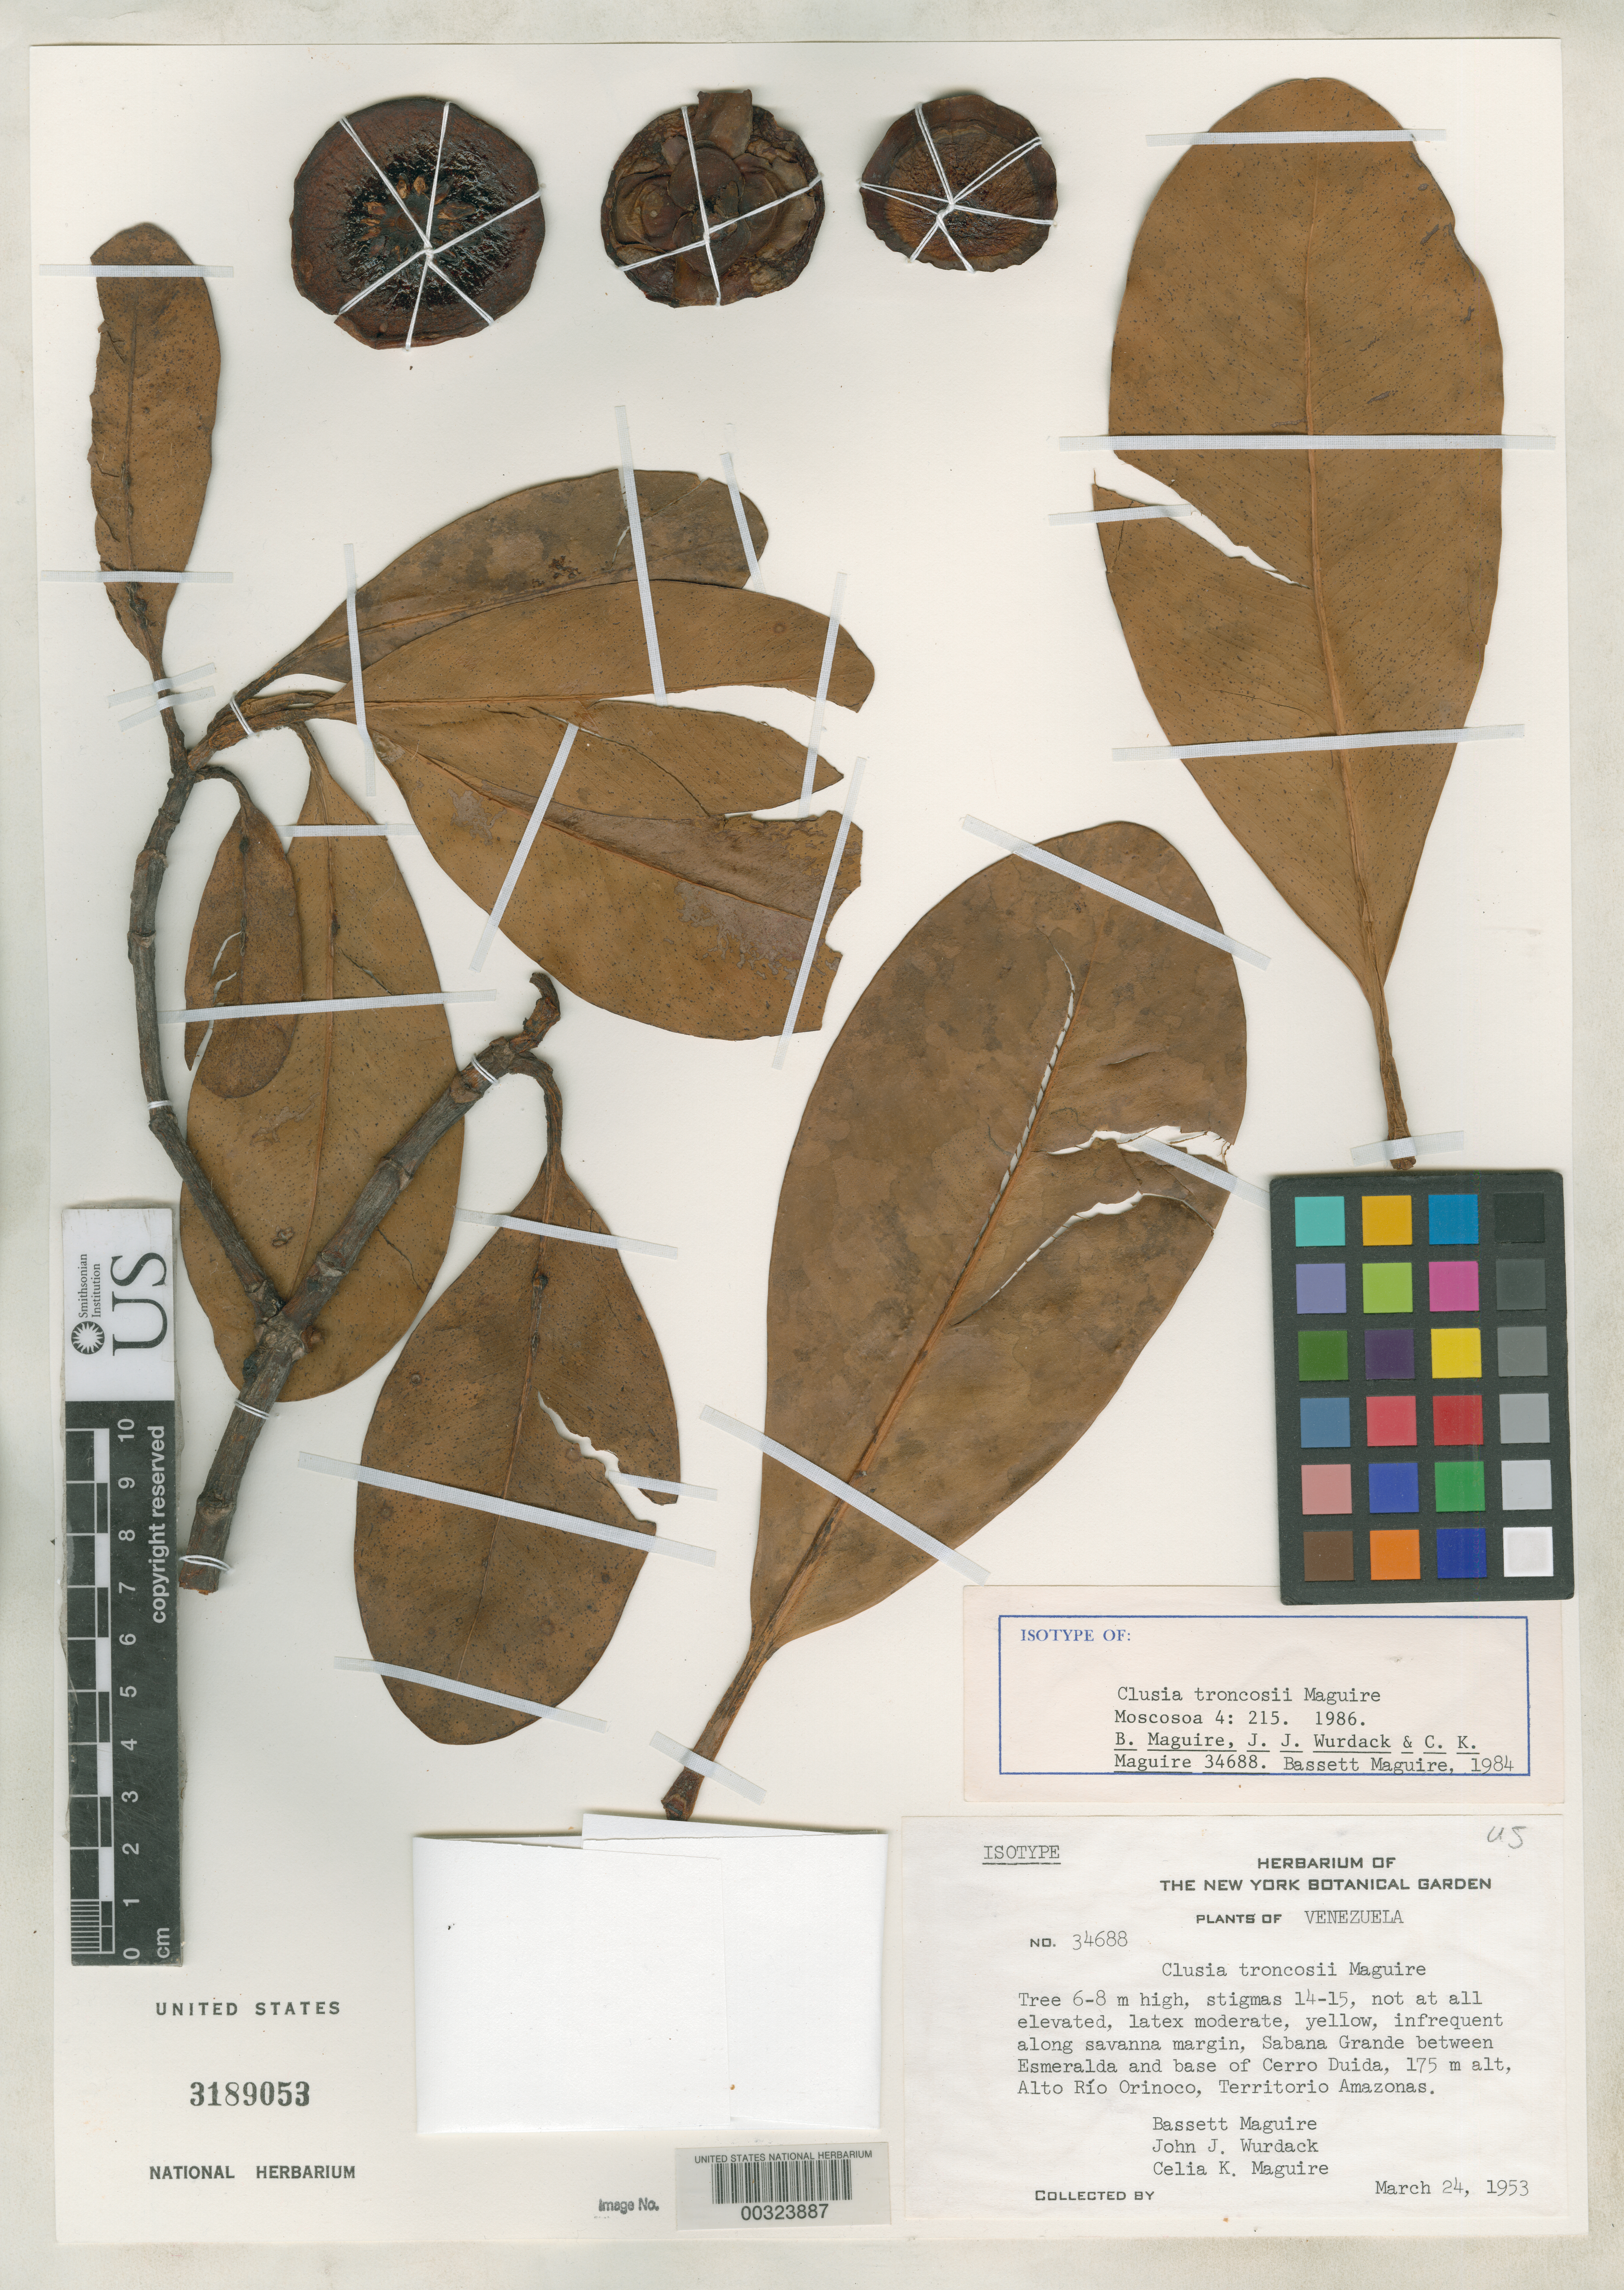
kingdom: Plantae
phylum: Tracheophyta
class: Magnoliopsida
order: Malpighiales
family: Clusiaceae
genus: Clusia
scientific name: Clusia troncosii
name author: Maguire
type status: Isotype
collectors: B. Maguire, J. J. Wurdack & C. K. Maguire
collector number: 34688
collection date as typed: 24 Mar 1953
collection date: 1953-03-24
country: Venezuela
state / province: Amazonas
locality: Summit of Rio Orinoco, along savanna margin, Sabana Grande between Esmeralda and base of Cerro Duida.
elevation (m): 175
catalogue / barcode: US 3189053